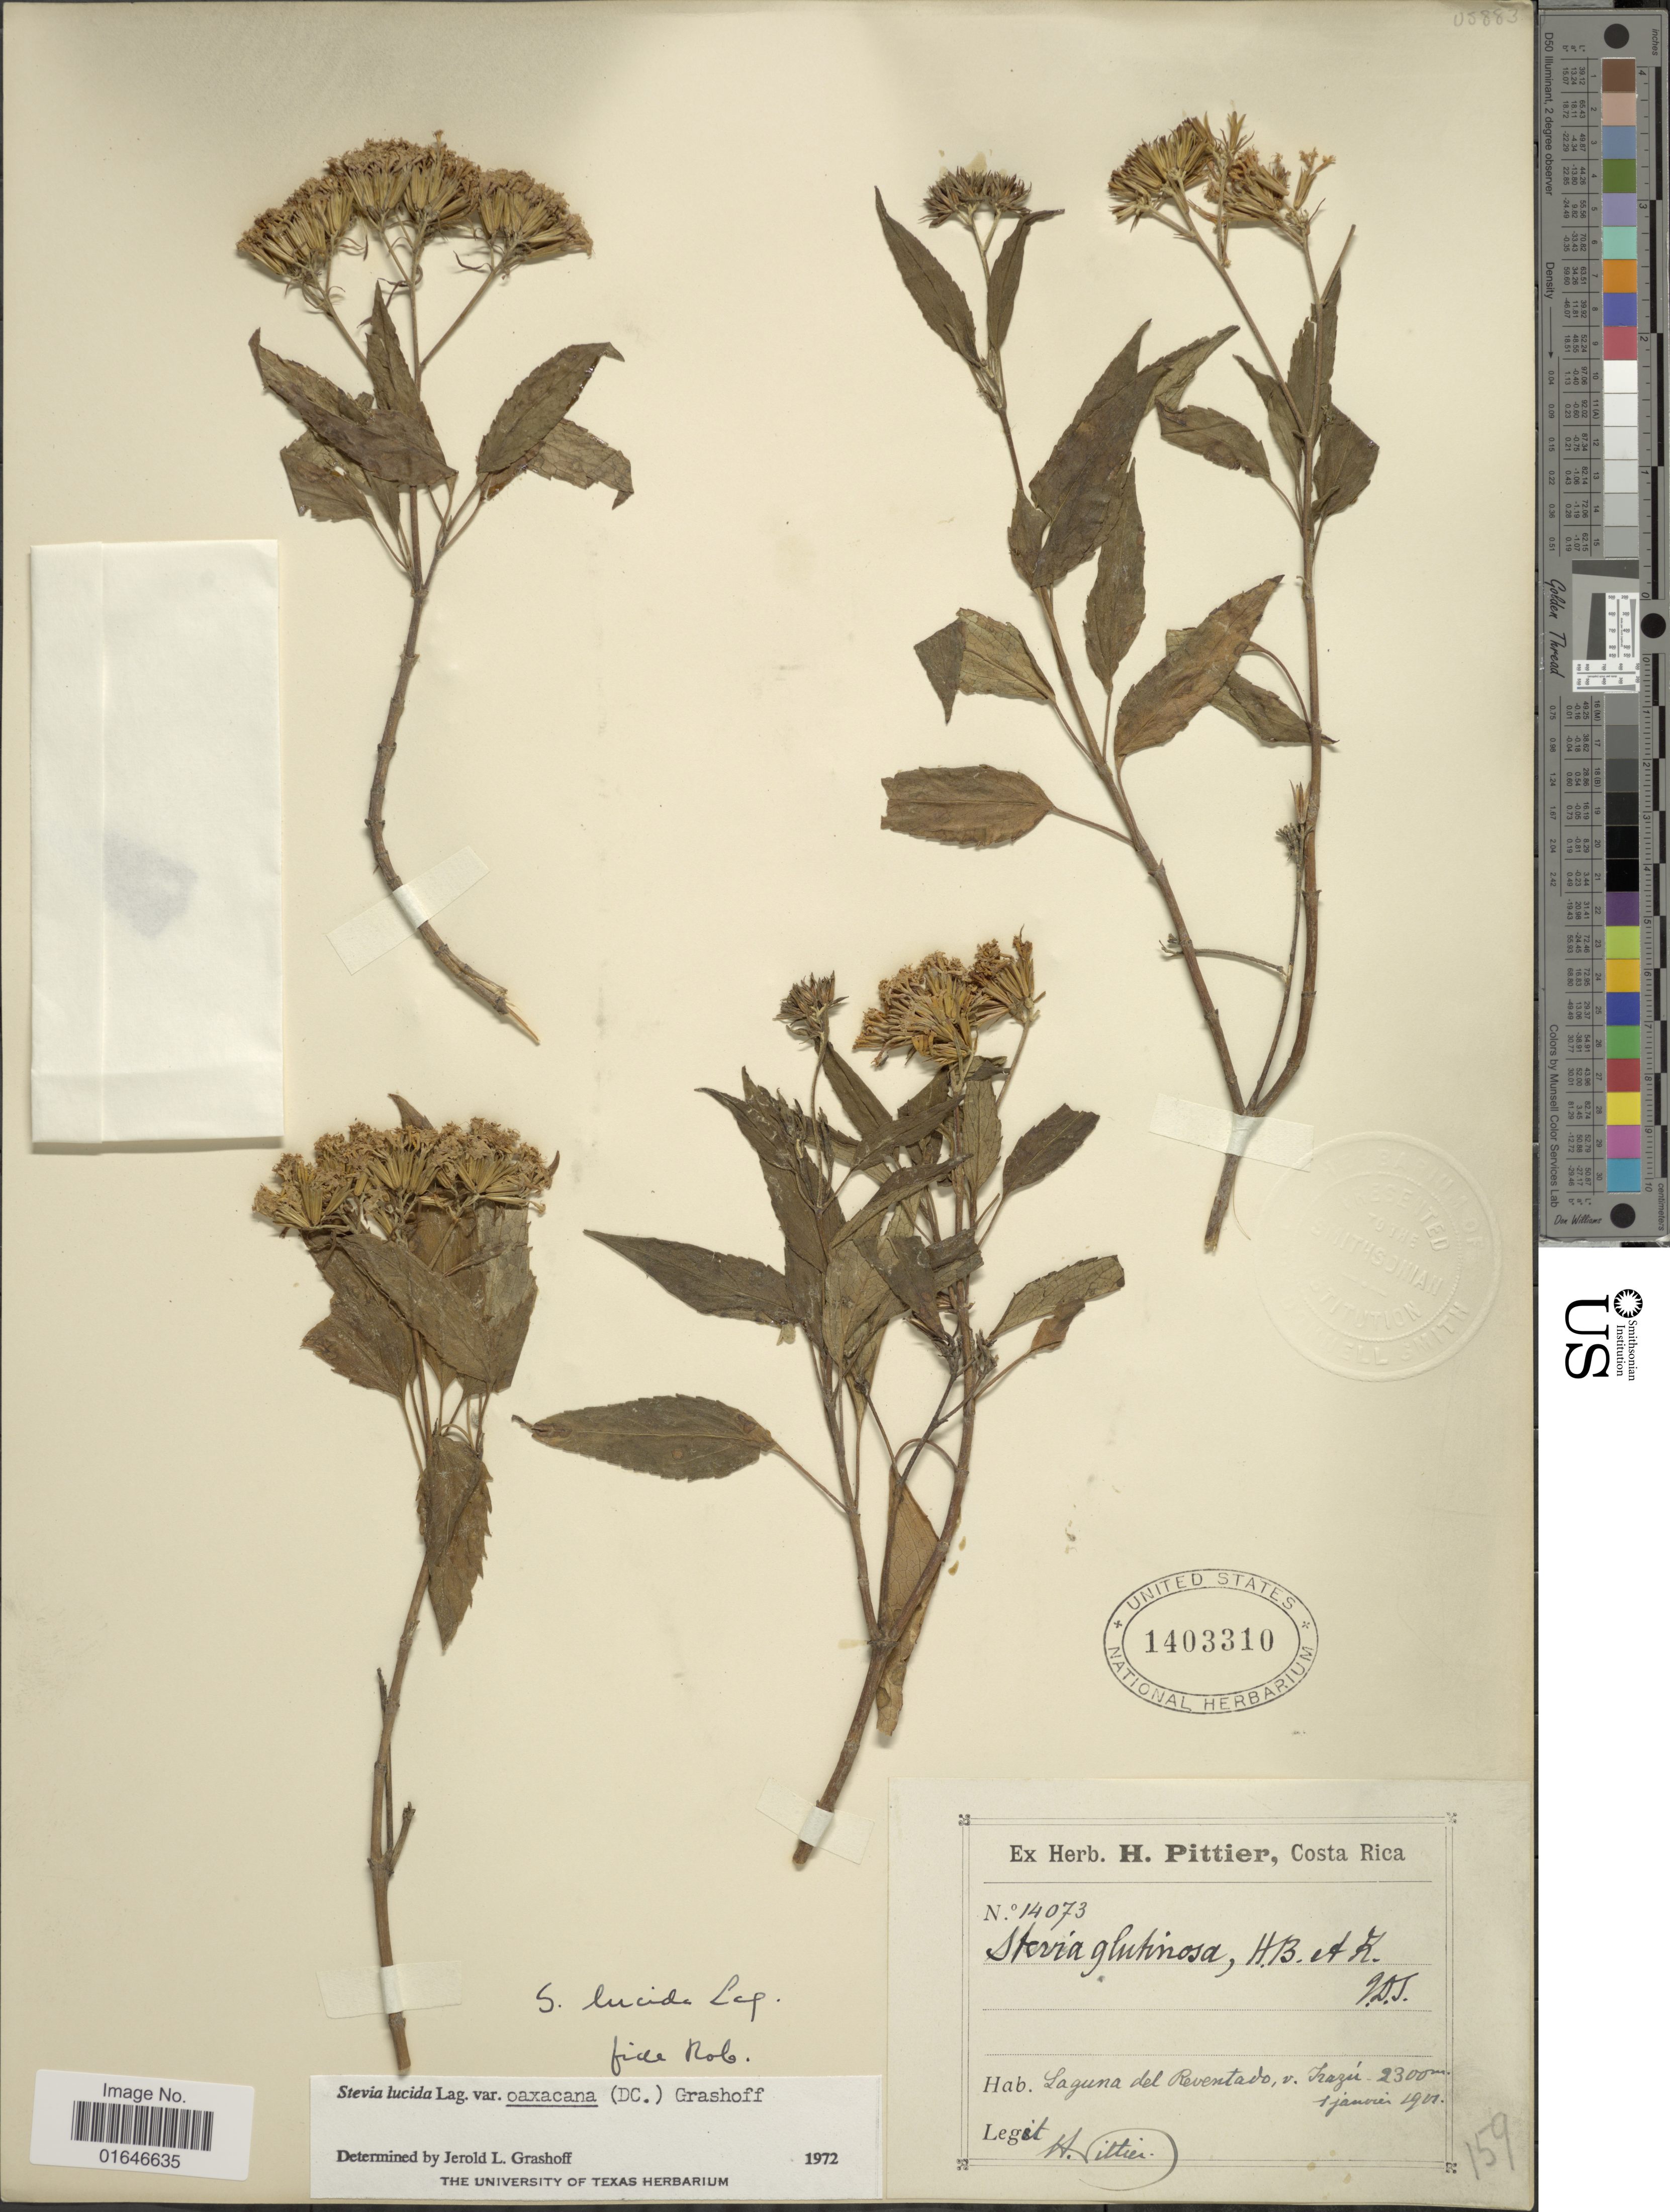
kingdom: Plantae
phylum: Tracheophyta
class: Magnoliopsida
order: Asterales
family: Asteraceae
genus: Stevia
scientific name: Stevia lucida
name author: Lag.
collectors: H. F. Pittier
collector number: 14073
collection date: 1901-01-01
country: Costa Rica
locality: Laguna del Reventado, Irazú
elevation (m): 2300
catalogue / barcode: US 1403310